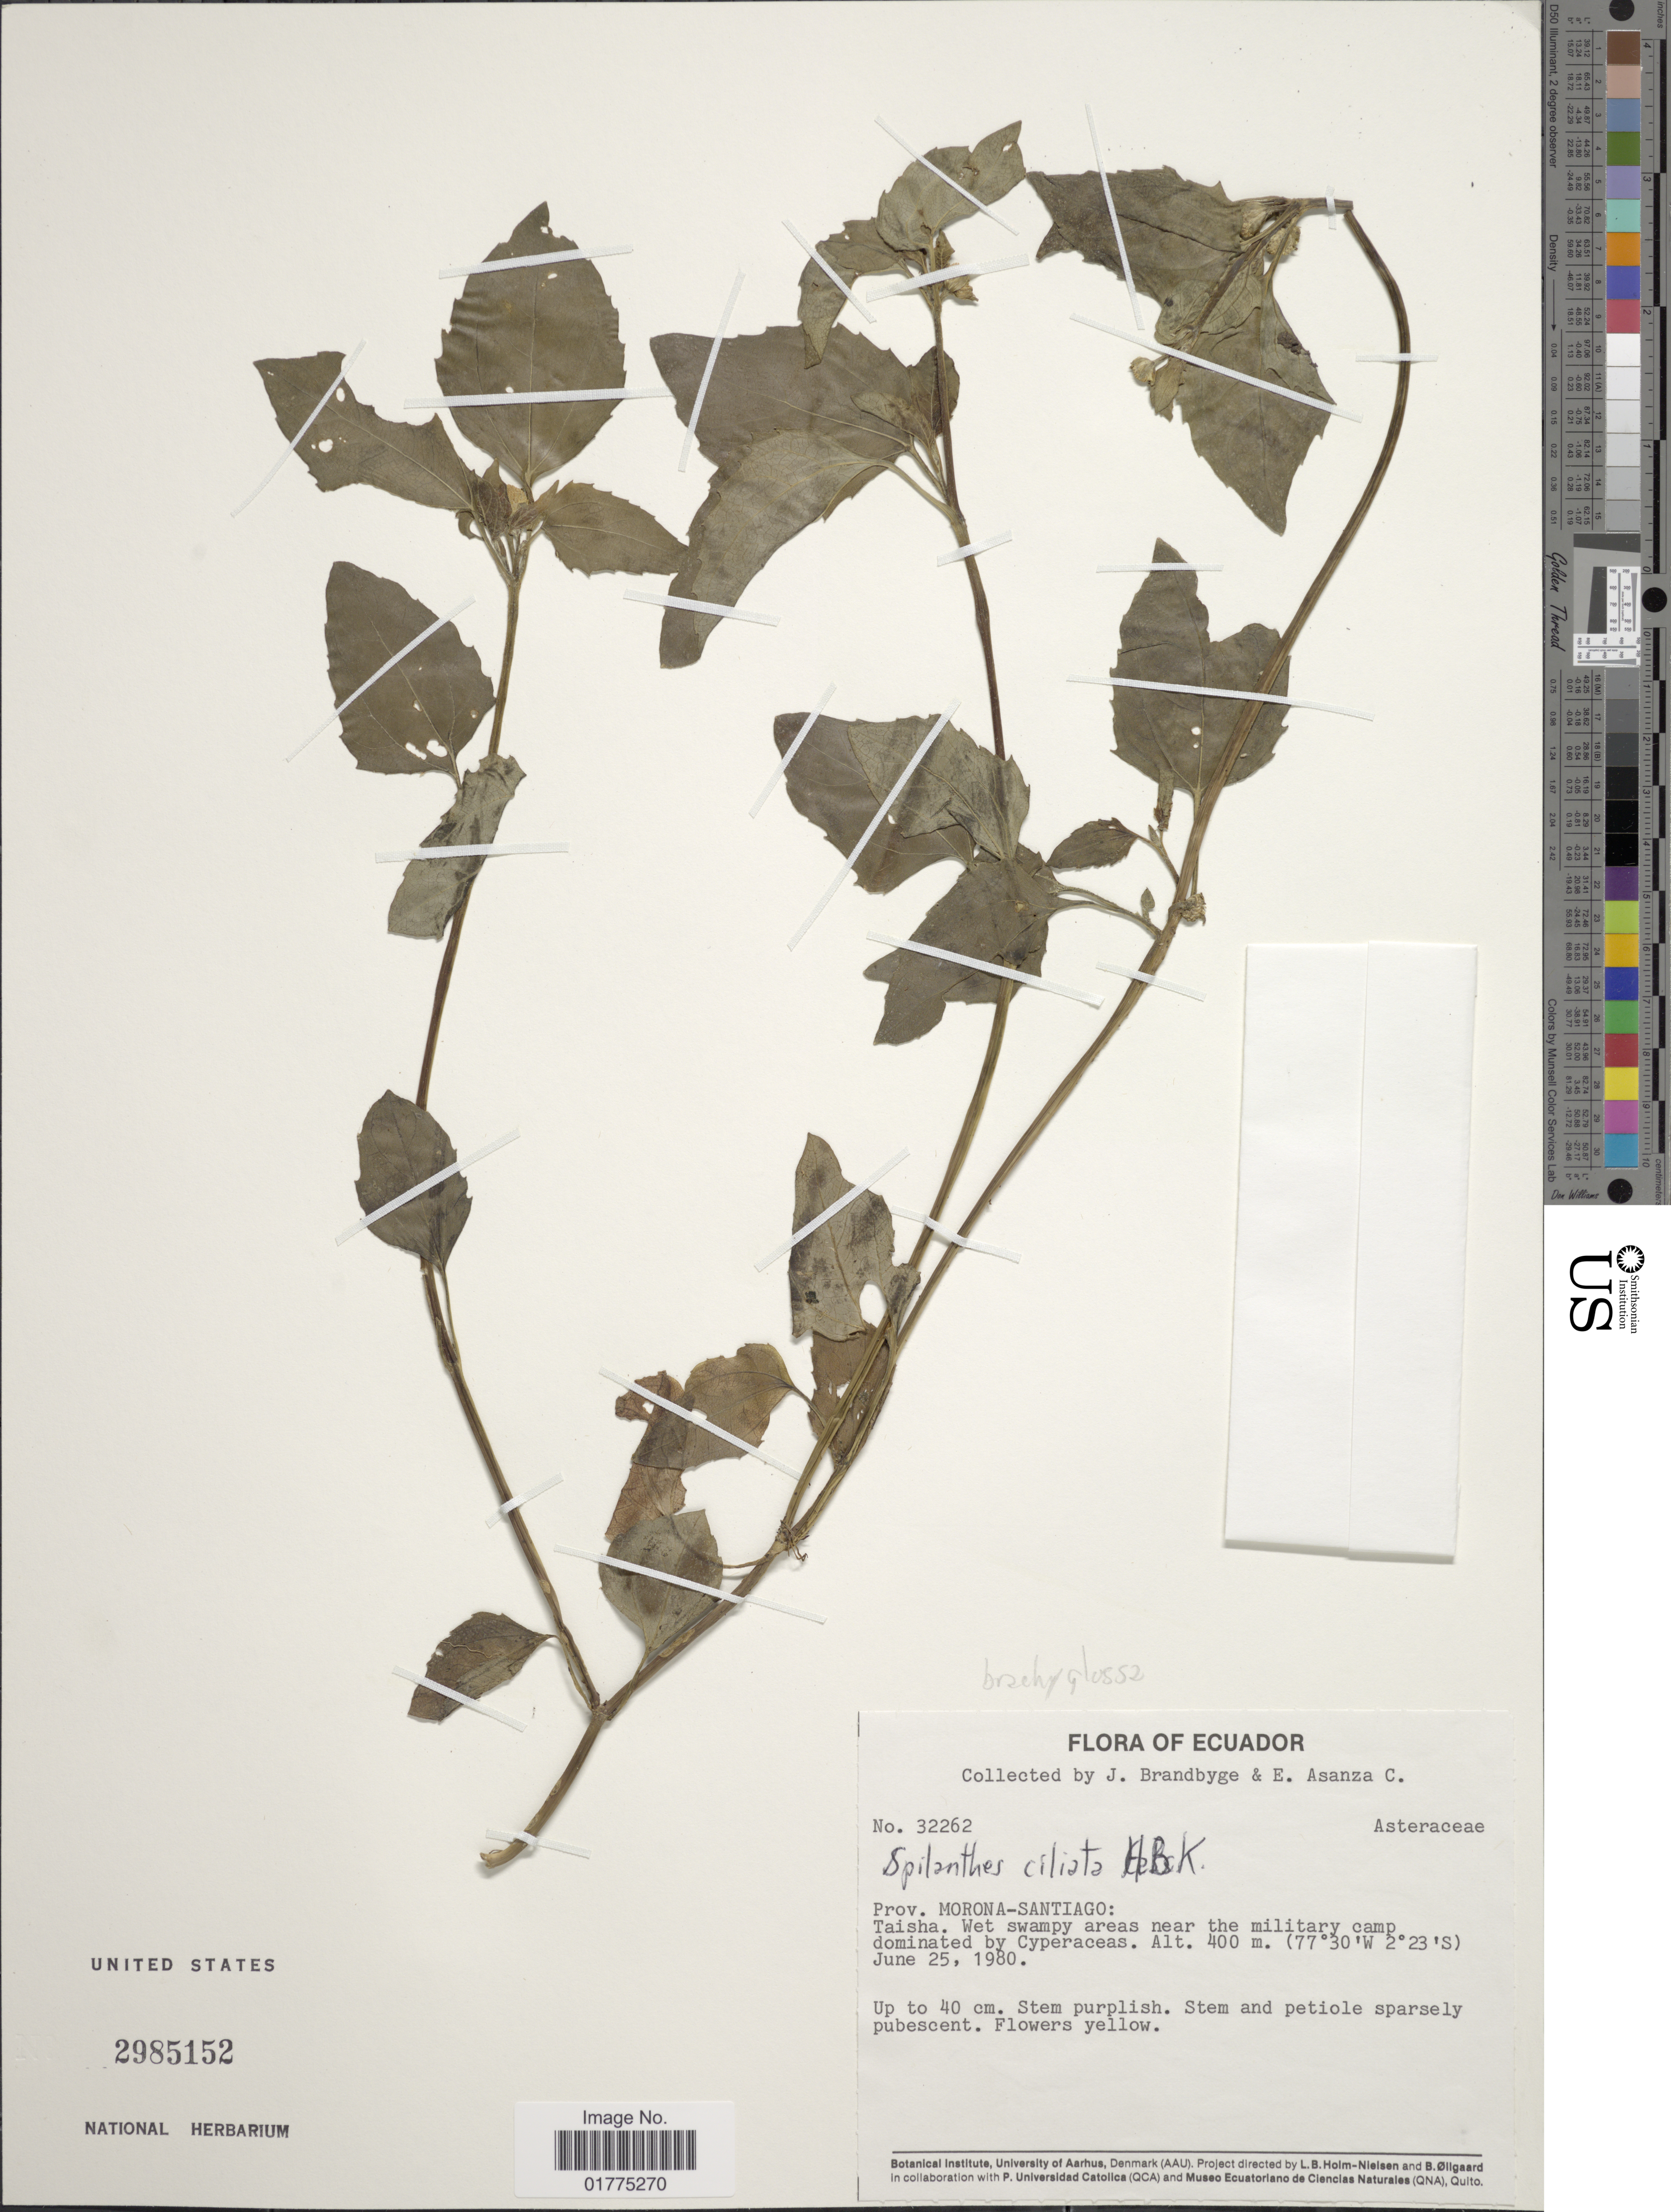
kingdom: Plantae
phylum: Tracheophyta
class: Magnoliopsida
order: Asterales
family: Asteraceae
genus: Acmella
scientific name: Acmella brachyglossa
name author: Cass.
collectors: J. Brandbyge & E. Asanza C.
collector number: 322625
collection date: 1980-06-25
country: Ecuador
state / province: Morona-Santiago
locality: Prov. Morona-Santiago: Taisha, Wet swampy areas near the military camp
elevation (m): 400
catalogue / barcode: US 2985152